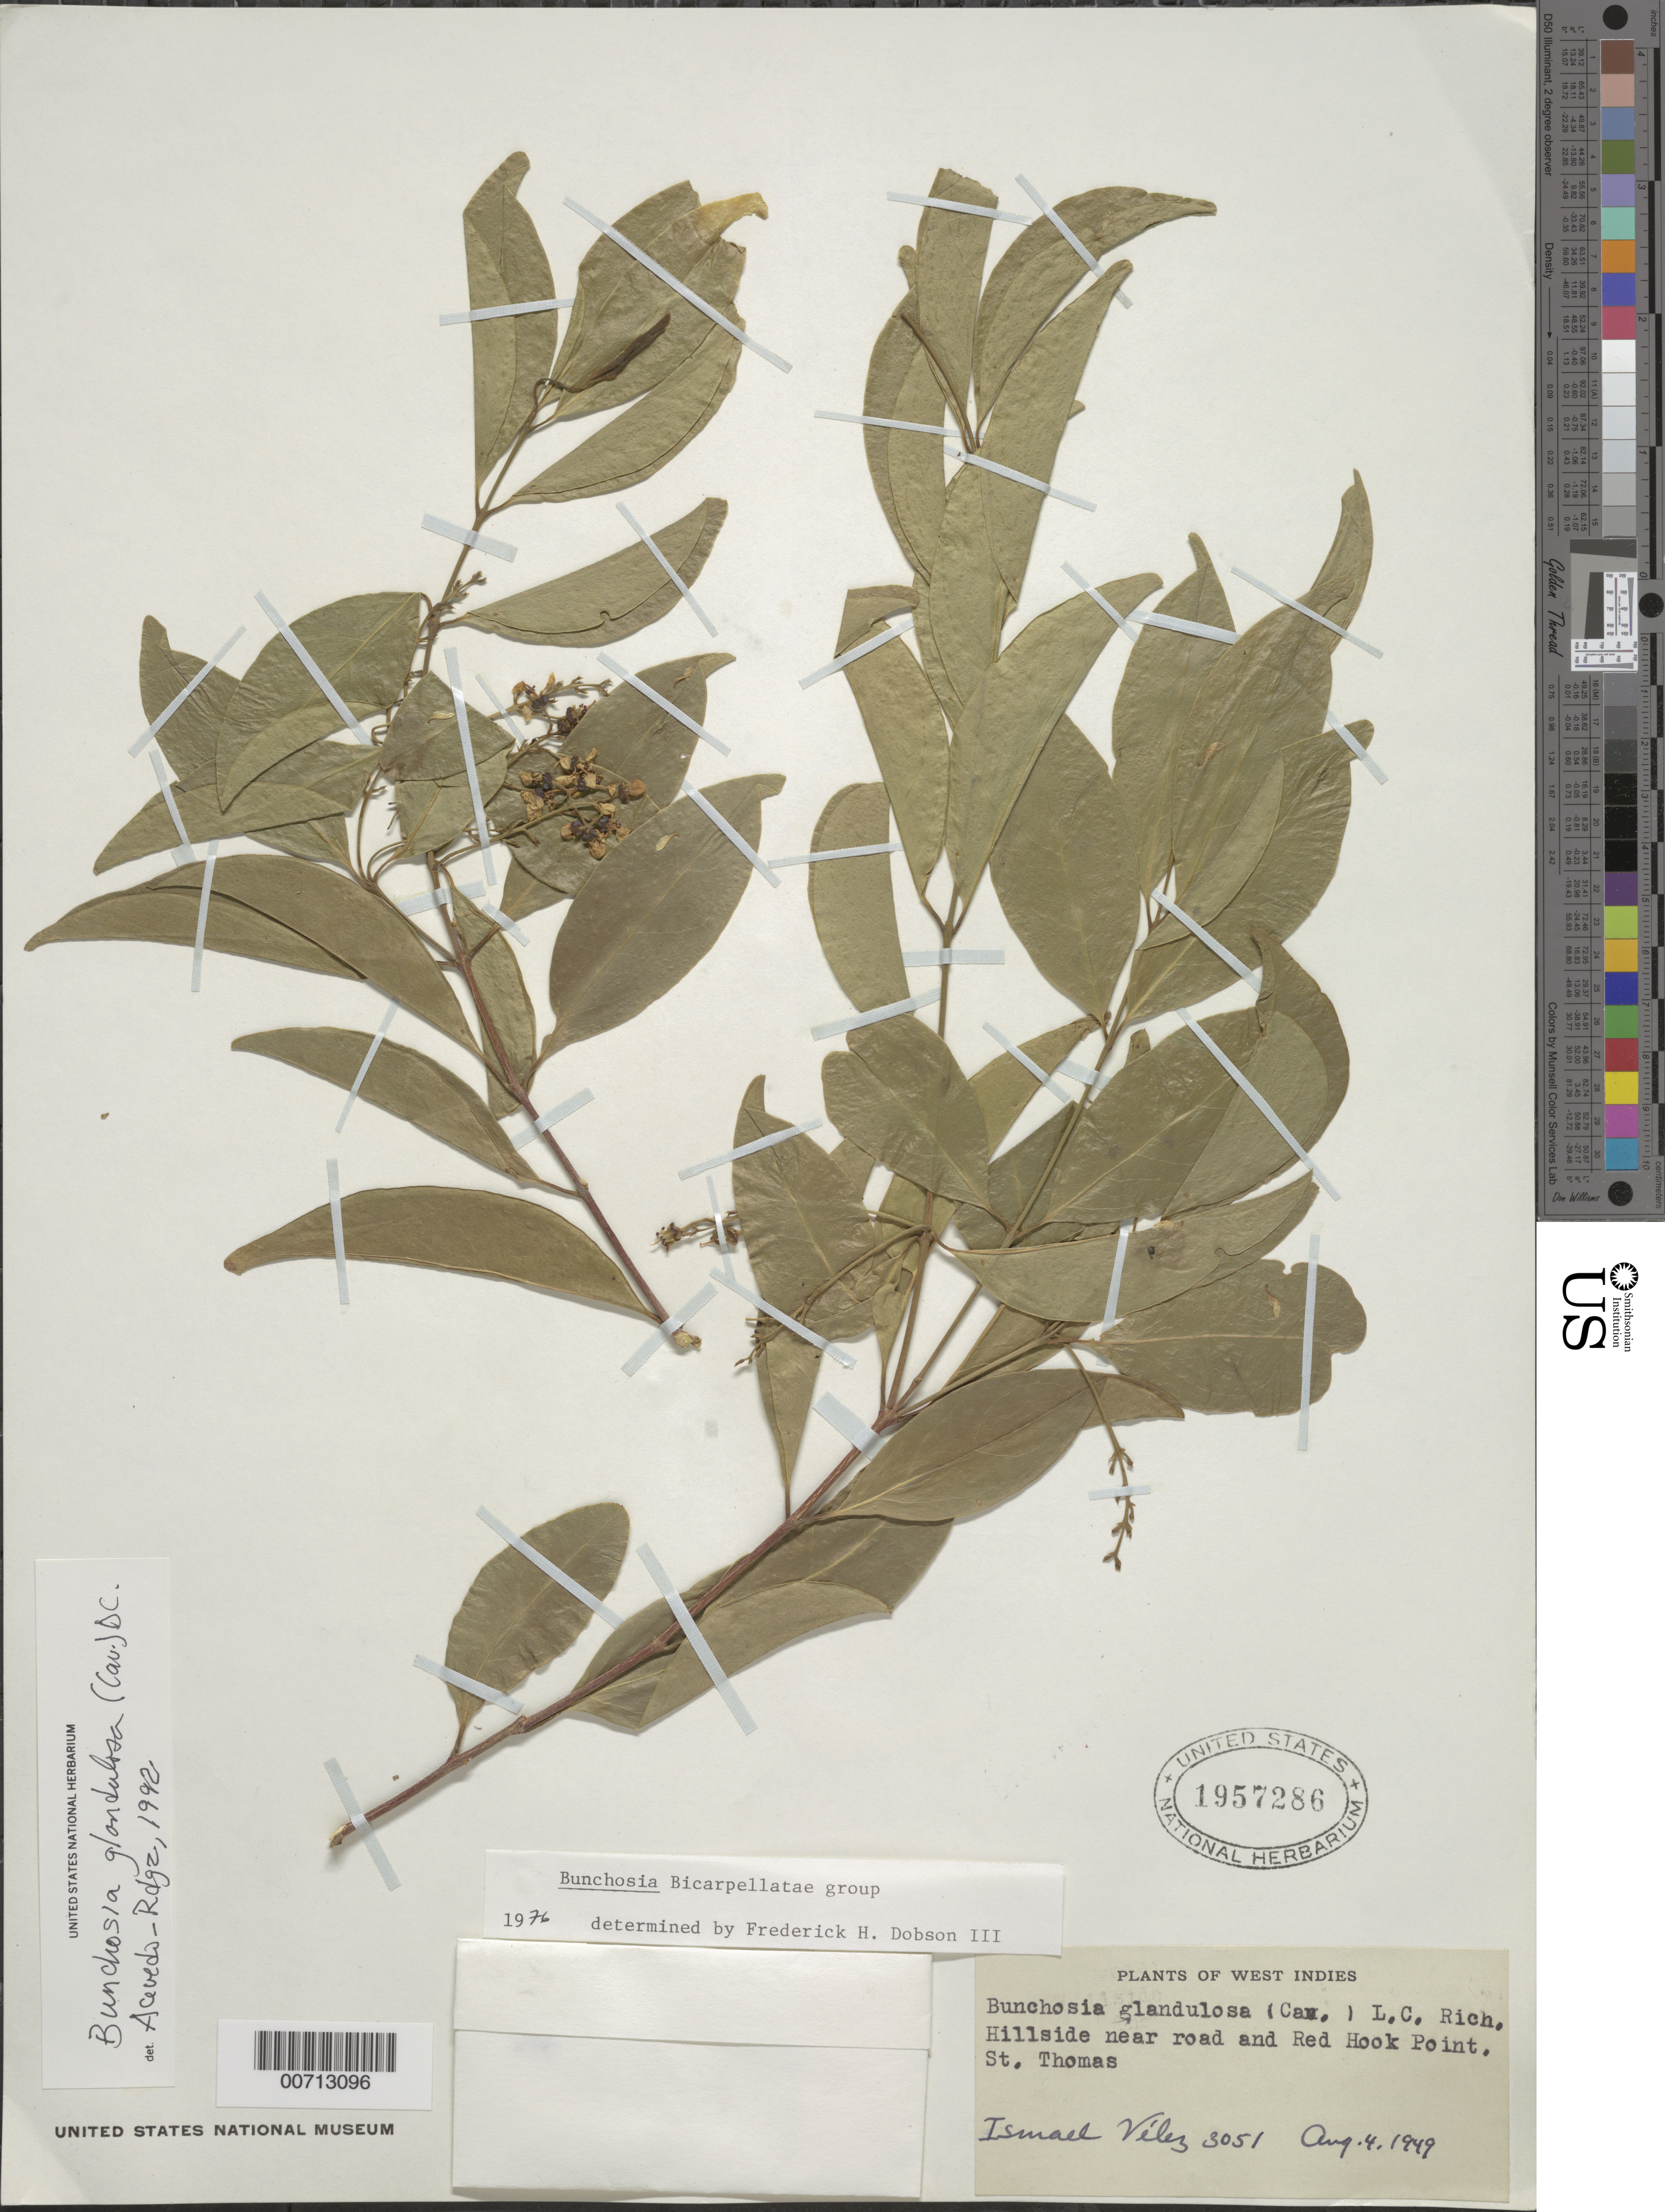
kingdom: Plantae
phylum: Tracheophyta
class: Magnoliopsida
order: Malpighiales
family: Malpighiaceae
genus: Bunchosia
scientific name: Bunchosia glandulosa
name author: (Cav.) Rich. ex Juss.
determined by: Acevedo-Rodríguez, P., (BOT), Smithsonian Institution - National Museum of Natural History (UNITED STATES)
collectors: I. Vélez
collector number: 3051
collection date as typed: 04 Aug 1949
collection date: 1949-08-04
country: U.S. Virgin Islands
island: St. Thomas Island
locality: Red Hook Point, near road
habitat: Hillside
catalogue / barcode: US 1957286